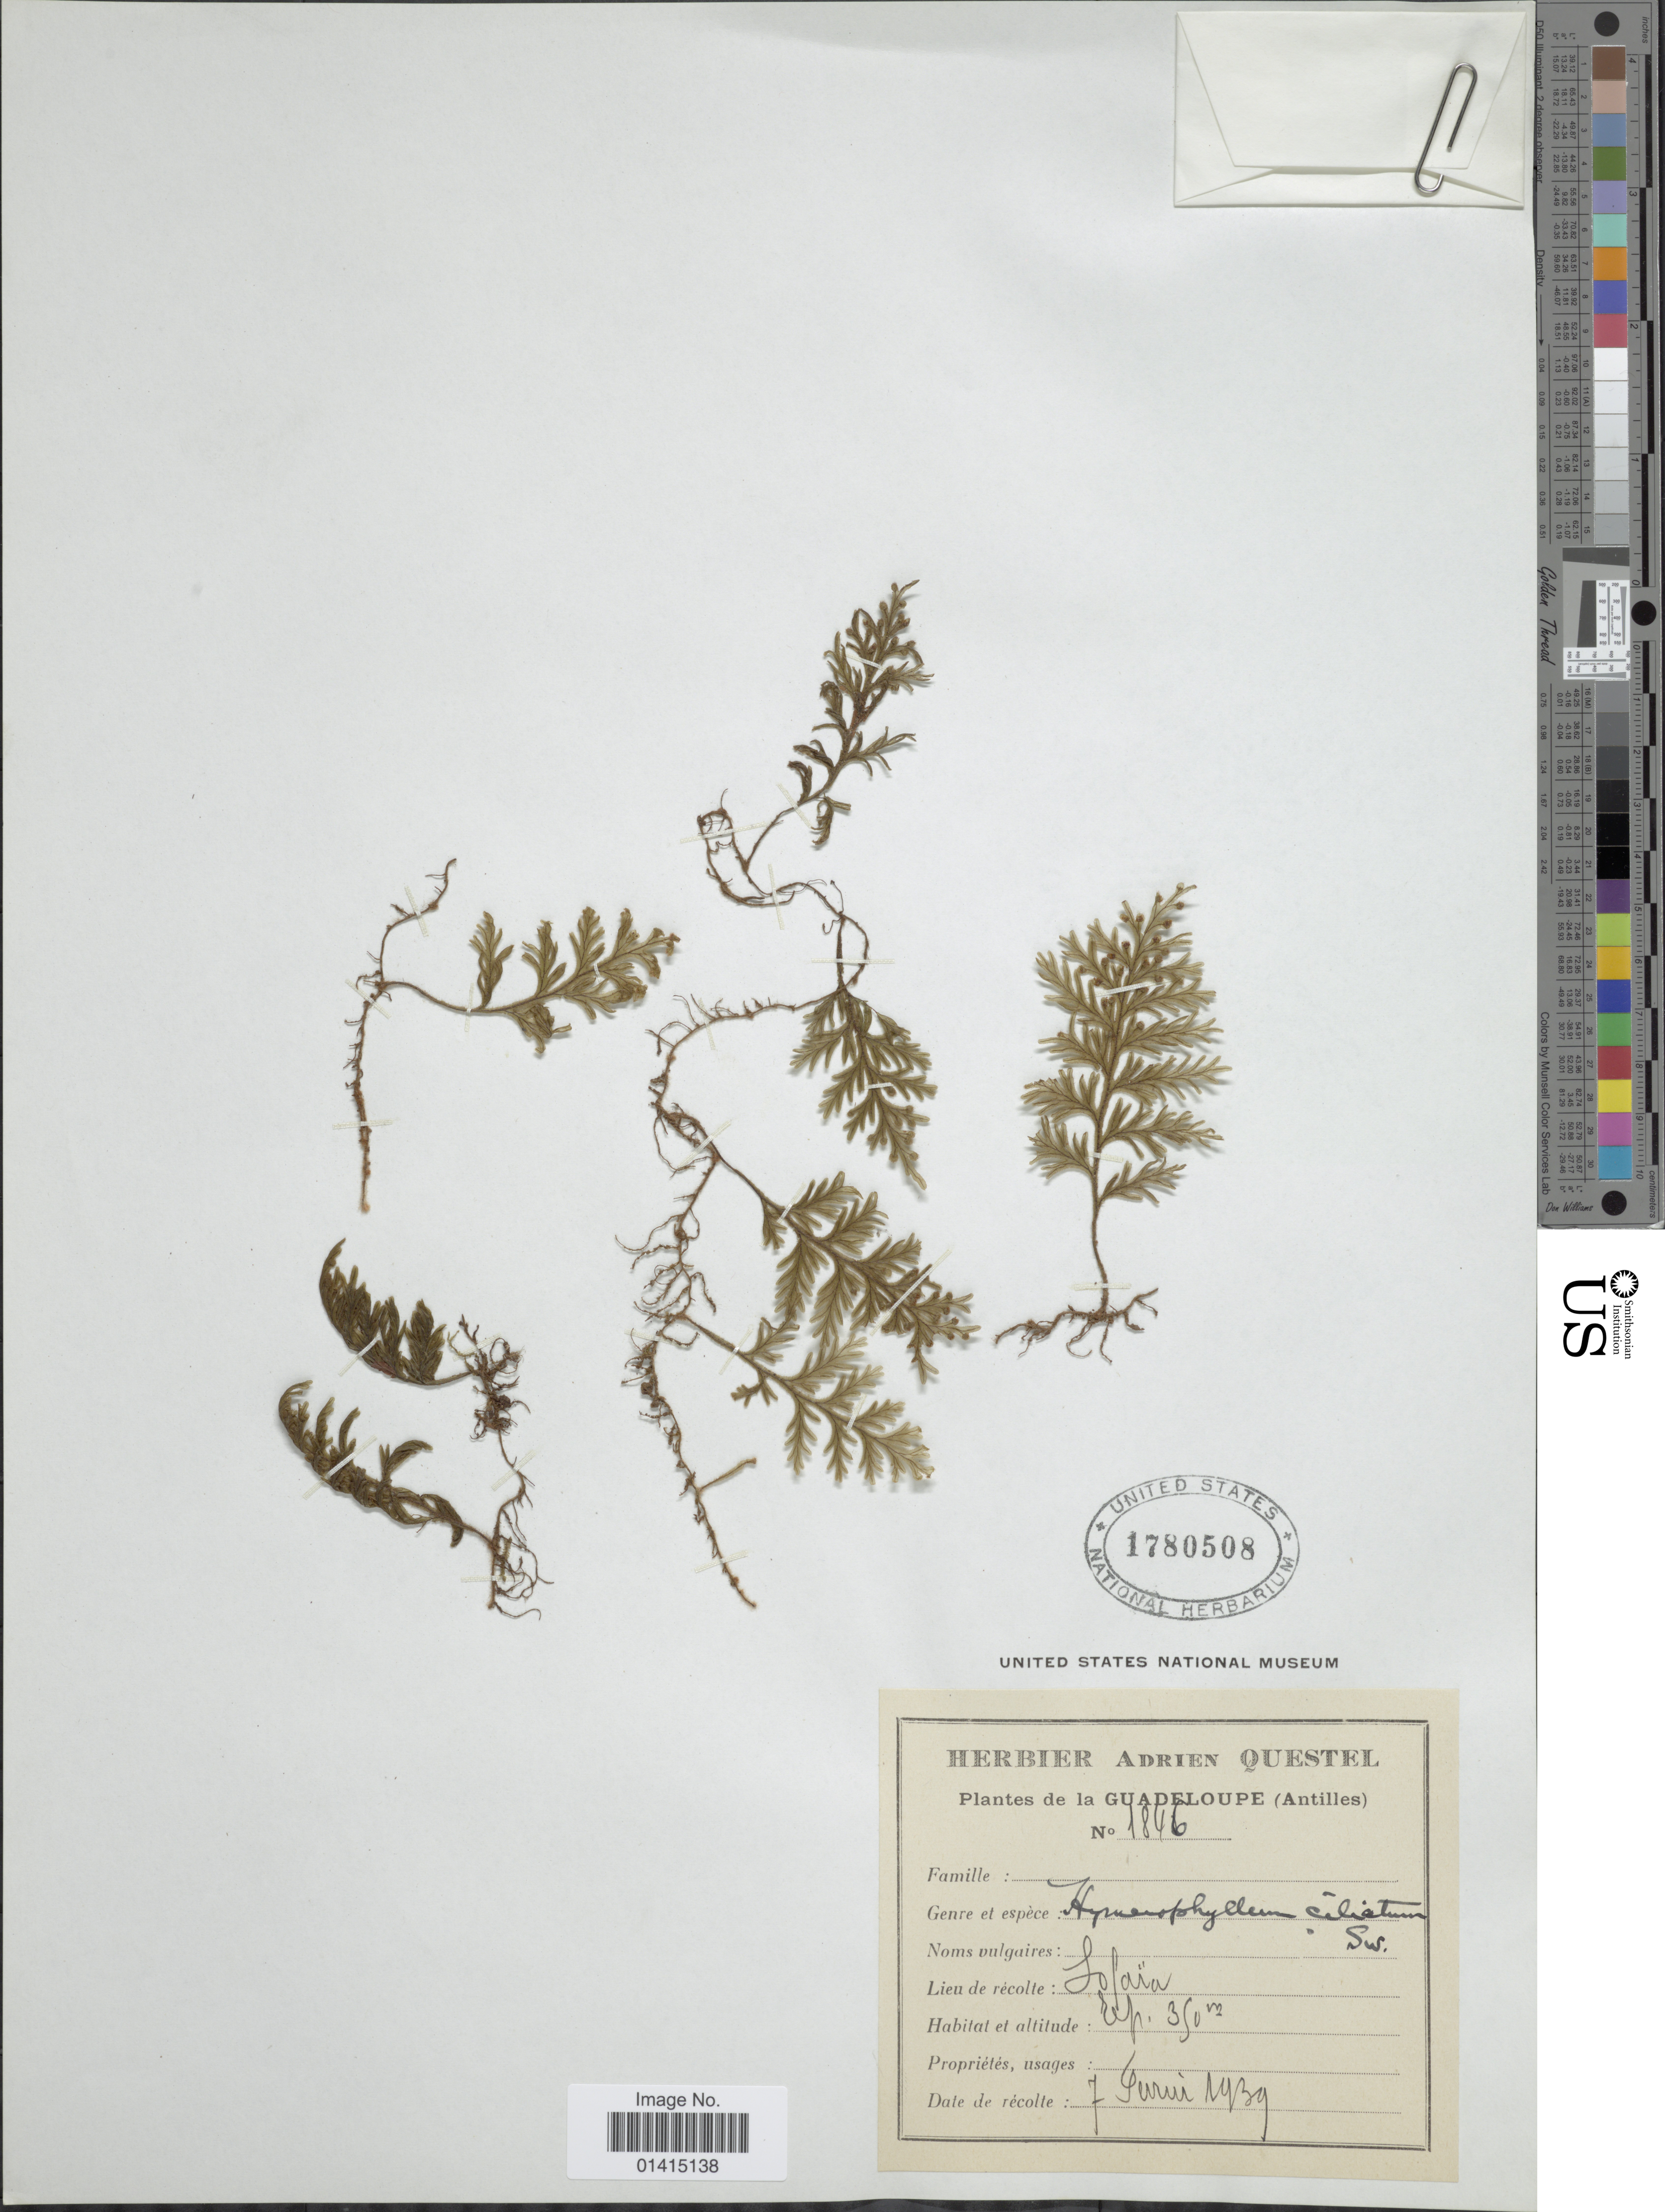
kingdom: Plantae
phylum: Tracheophyta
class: Polypodiopsida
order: Hymenophyllales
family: Hymenophyllaceae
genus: Hymenophyllum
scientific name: Hymenophyllum hirsutum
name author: (L.) Sw.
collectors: A. Questel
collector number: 1846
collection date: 1939-02-07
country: Guadeloupe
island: Leeward Is.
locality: Sofaïa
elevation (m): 350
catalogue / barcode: US 1780508